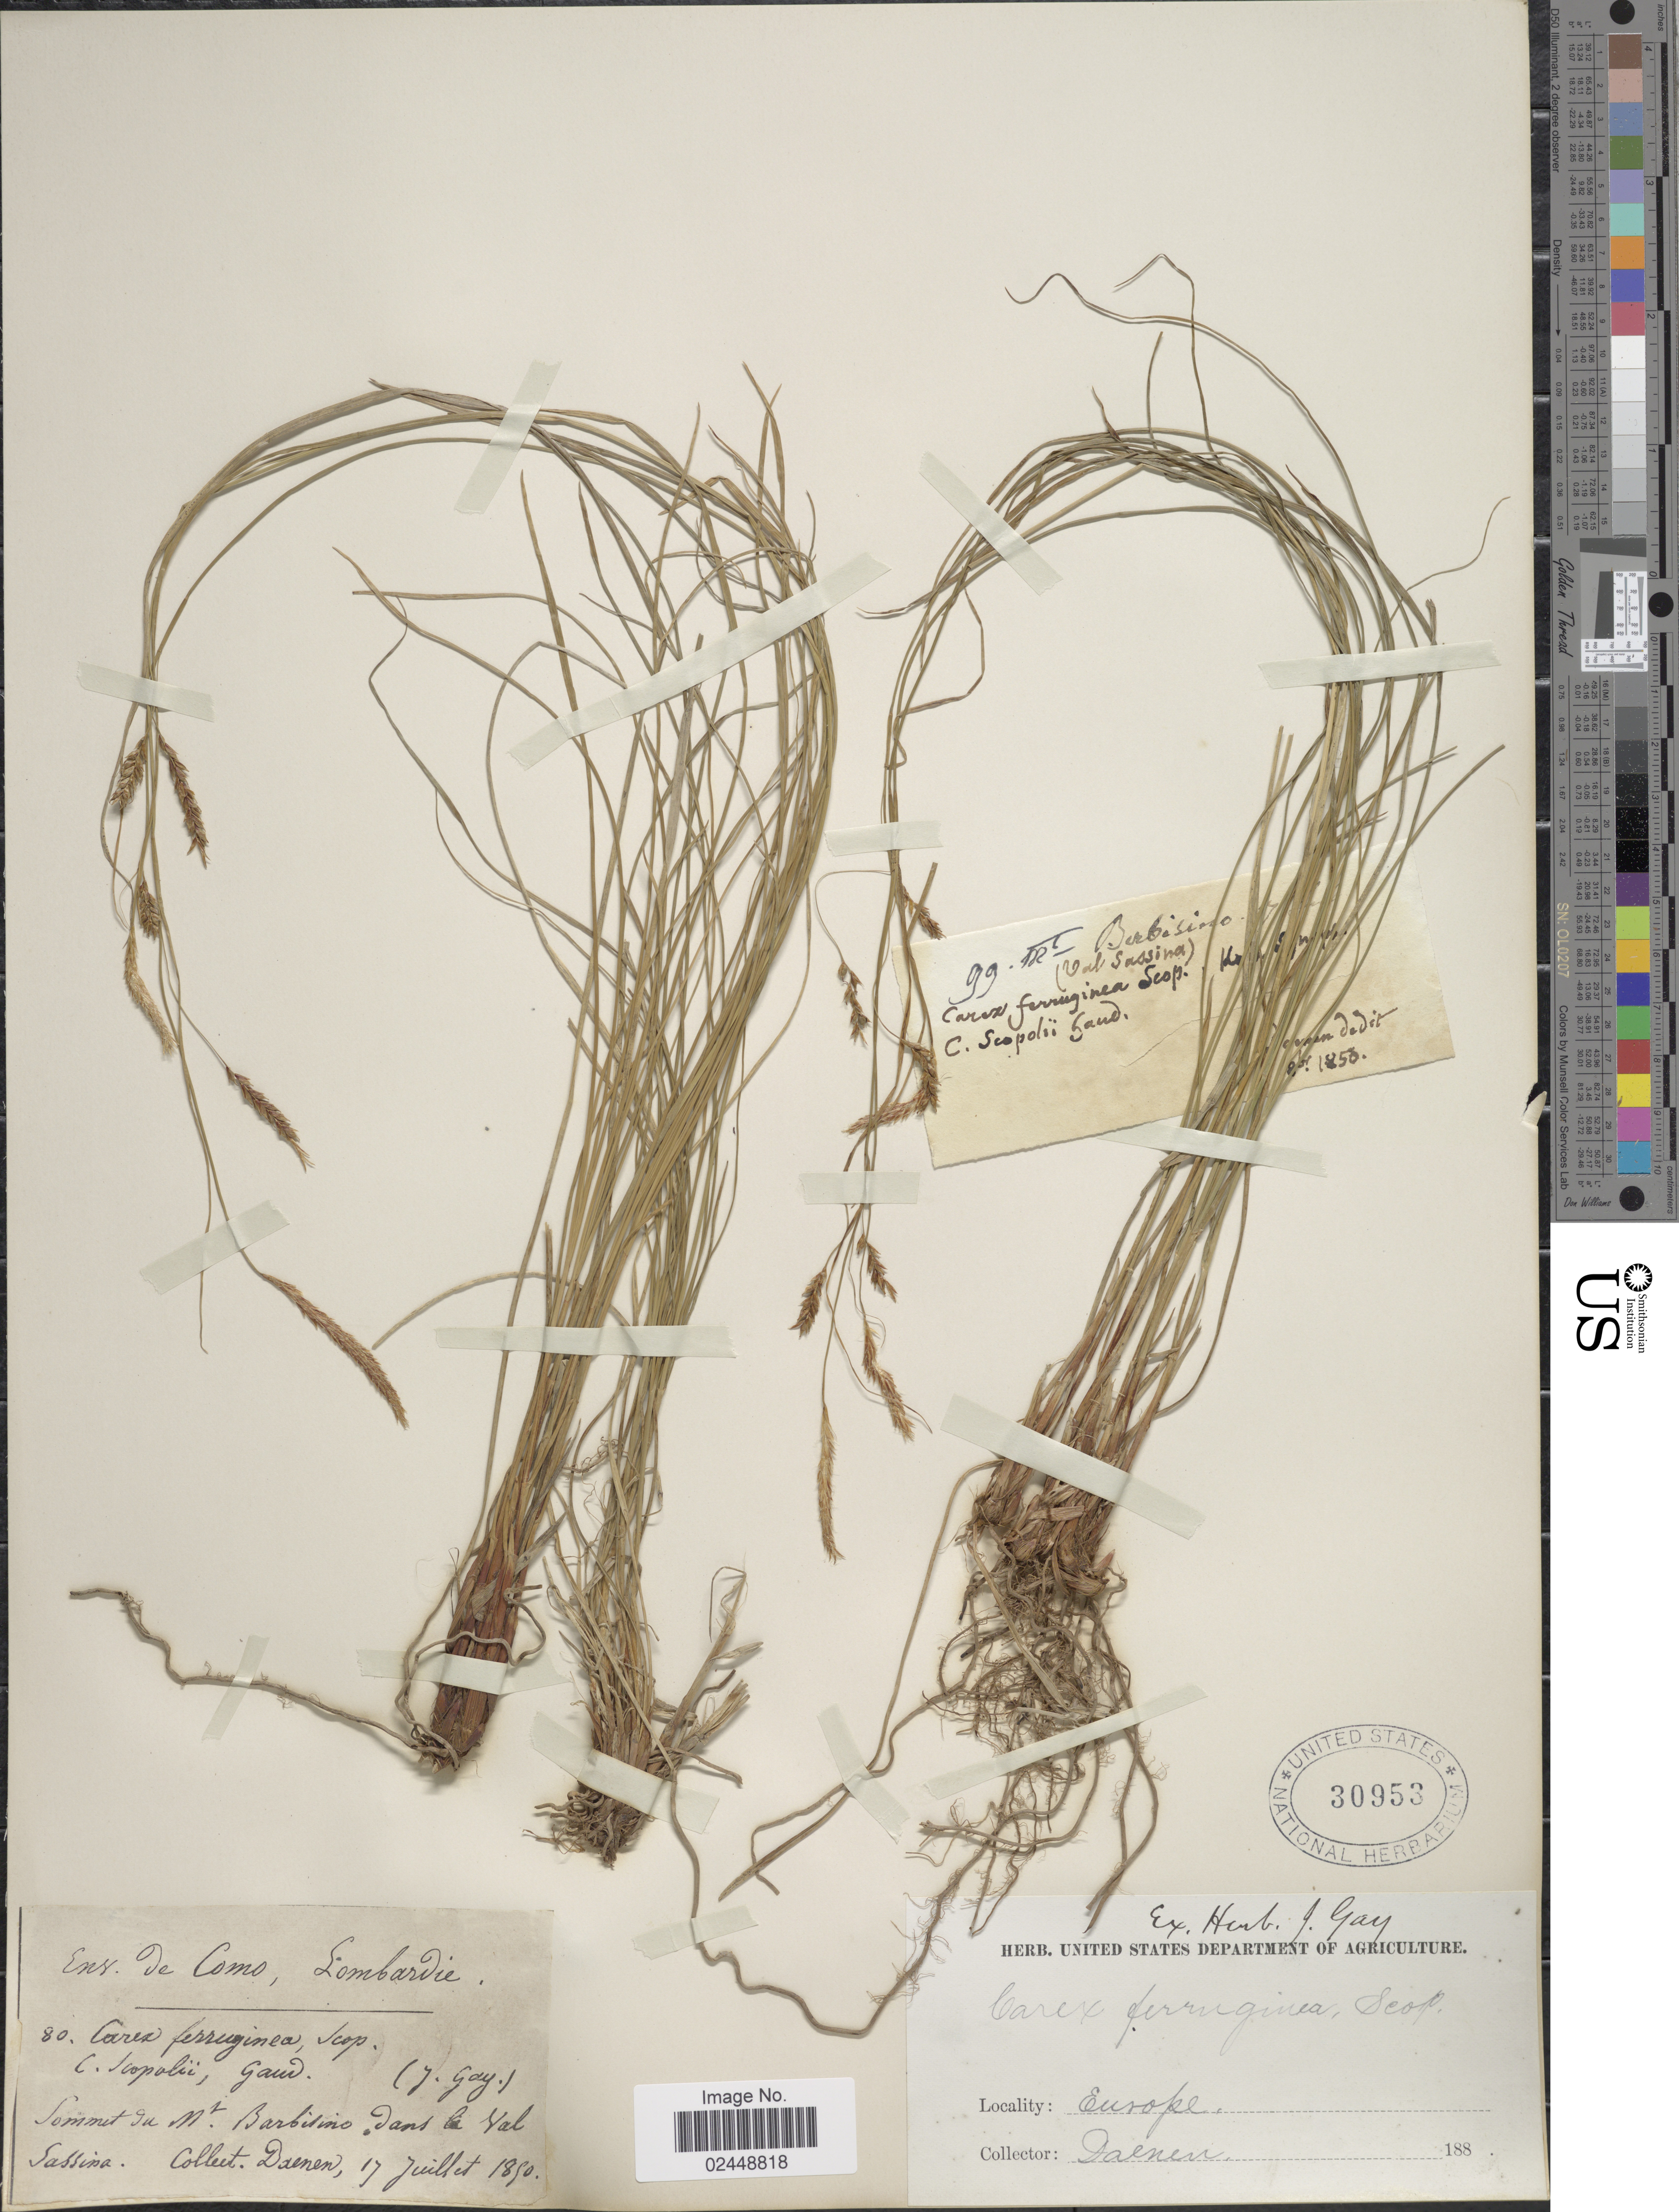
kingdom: Plantae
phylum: Tracheophyta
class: Liliopsida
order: Poales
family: Cyperaceae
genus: Carex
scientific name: Carex ferruginea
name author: Scop.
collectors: Daenen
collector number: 80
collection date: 1890-07-17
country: Italy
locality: Europe, Sommet du Mt. Barbina dans la Val Sassina [interpreted]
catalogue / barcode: US 30953